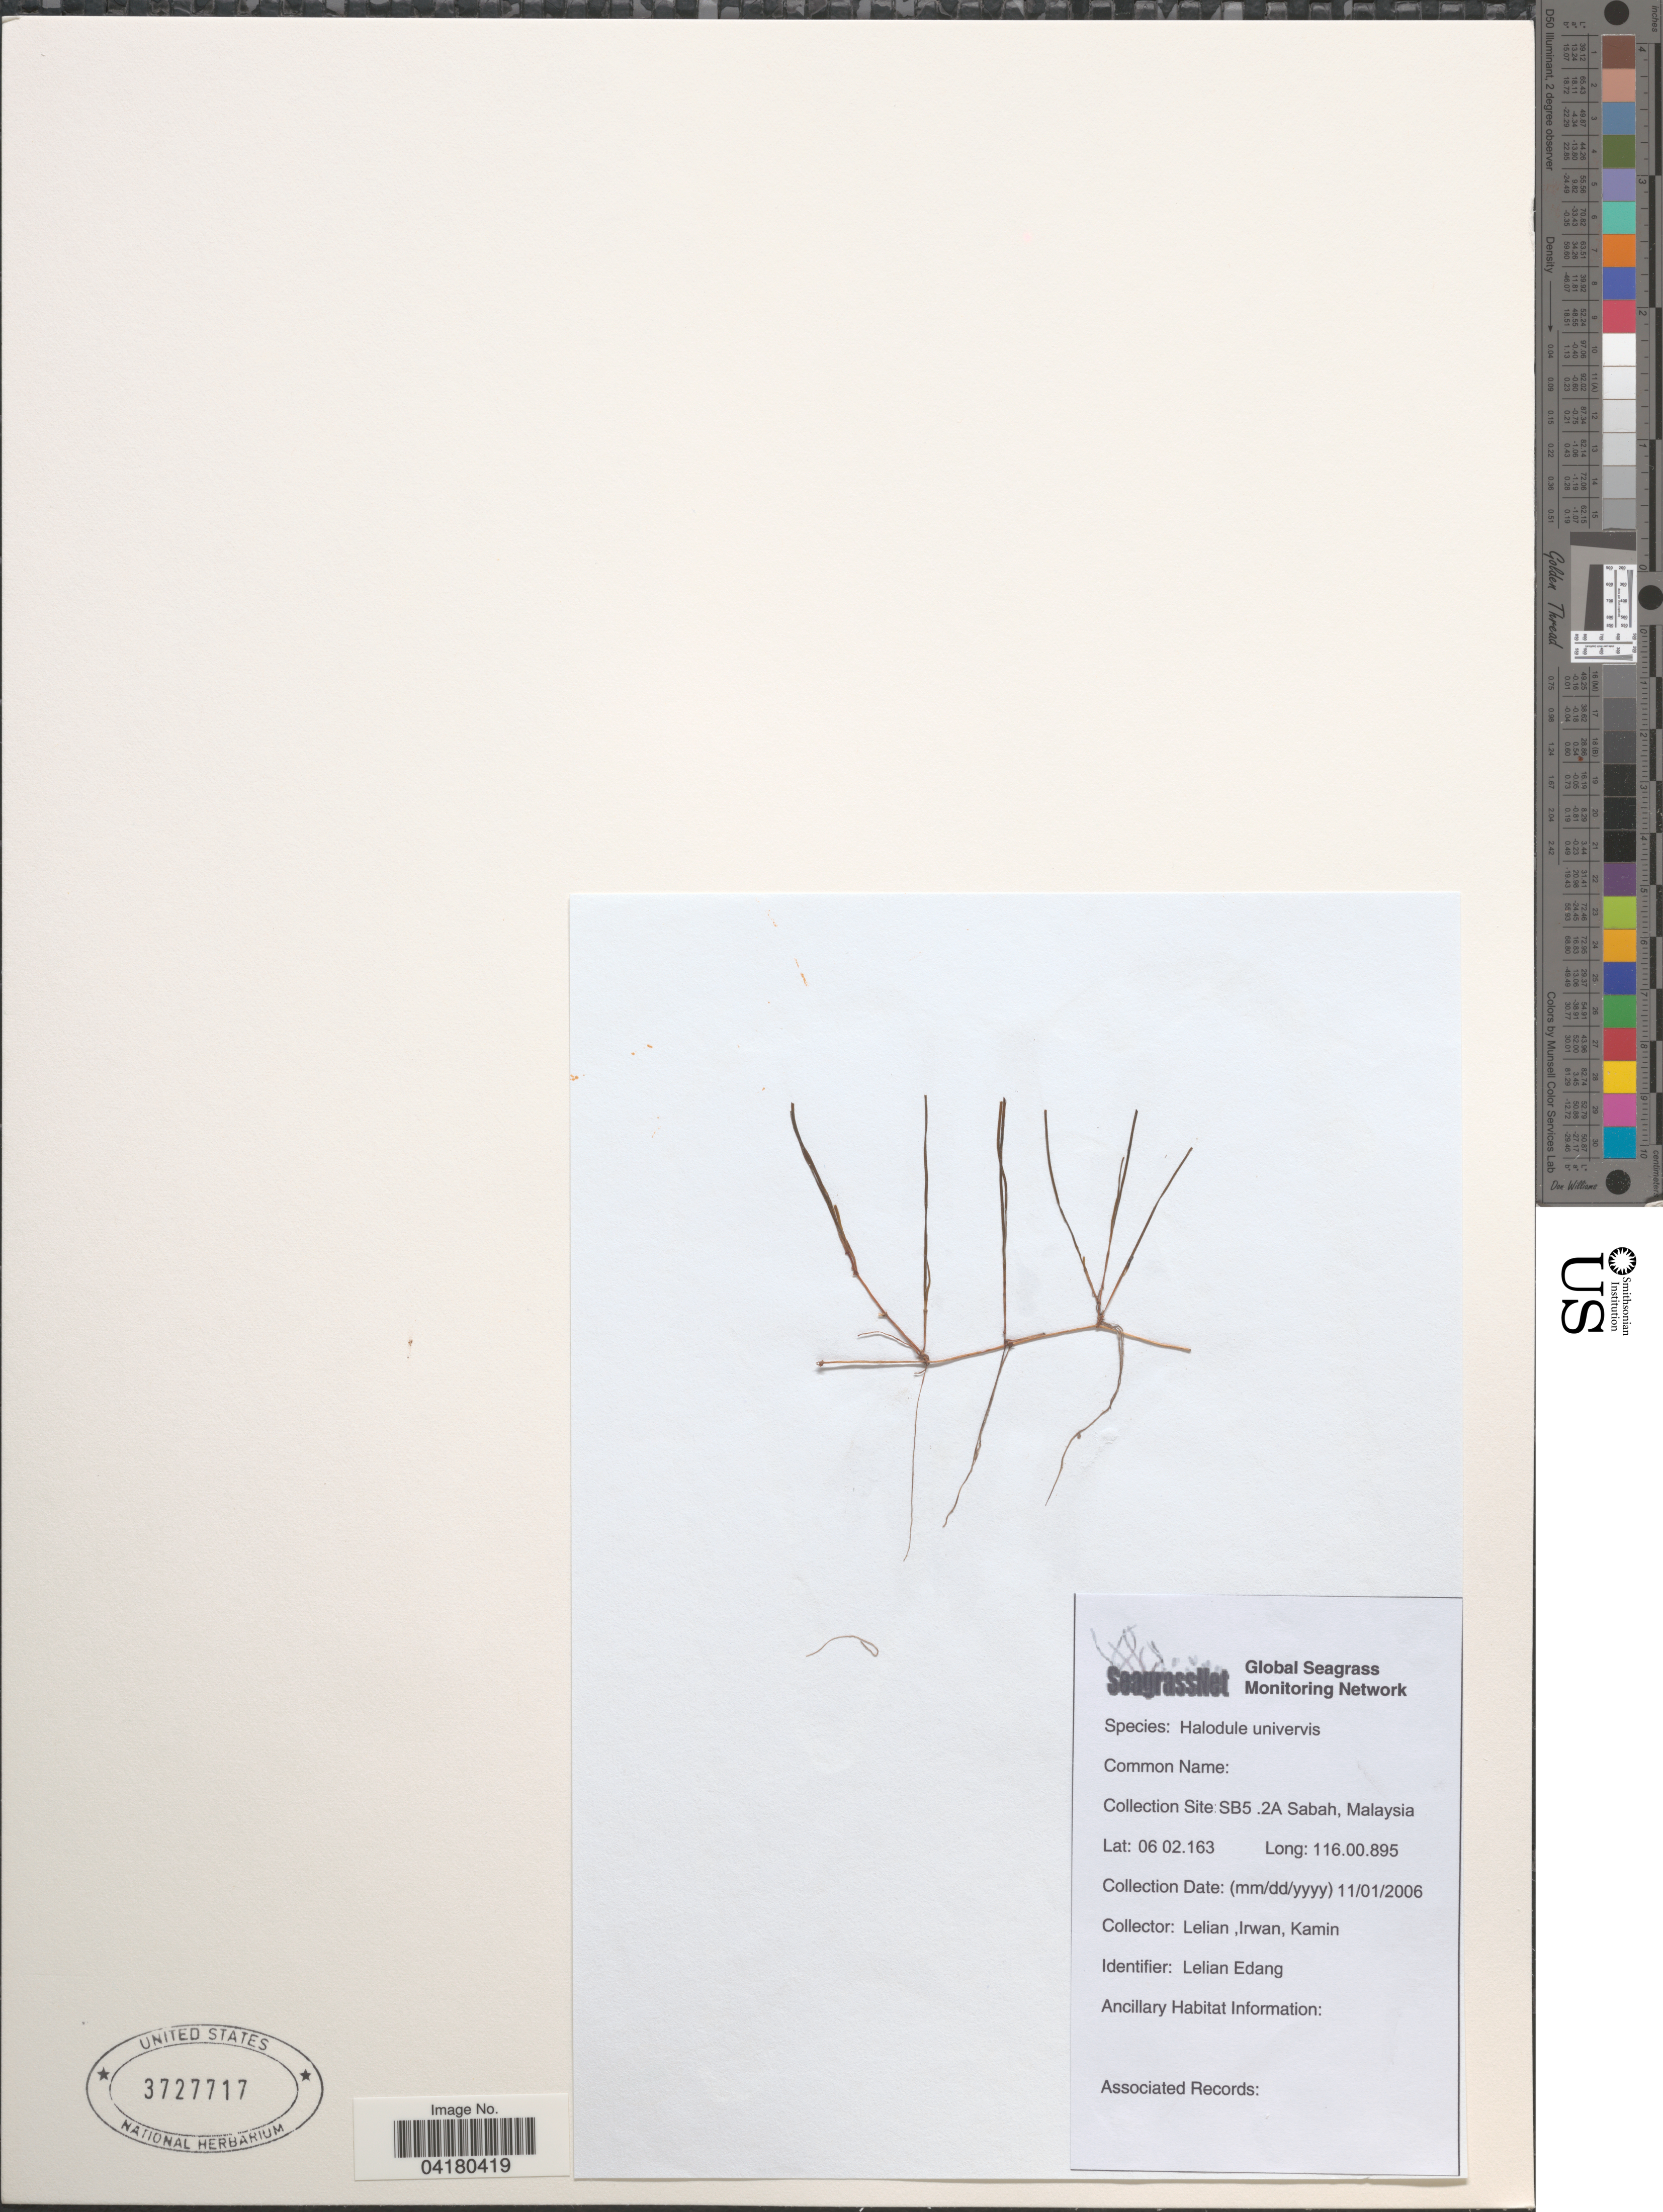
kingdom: Plantae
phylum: Tracheophyta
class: Liliopsida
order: Alismatales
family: Cymodoceaceae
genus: Halodule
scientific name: Halodule uninervis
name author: (Forssk.) Asch.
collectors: Lelian, Irwan & Kamin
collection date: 2006-01-11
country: Malaysia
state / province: Sabah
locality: Collection Site: SB5 .2A.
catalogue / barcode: US 3727717